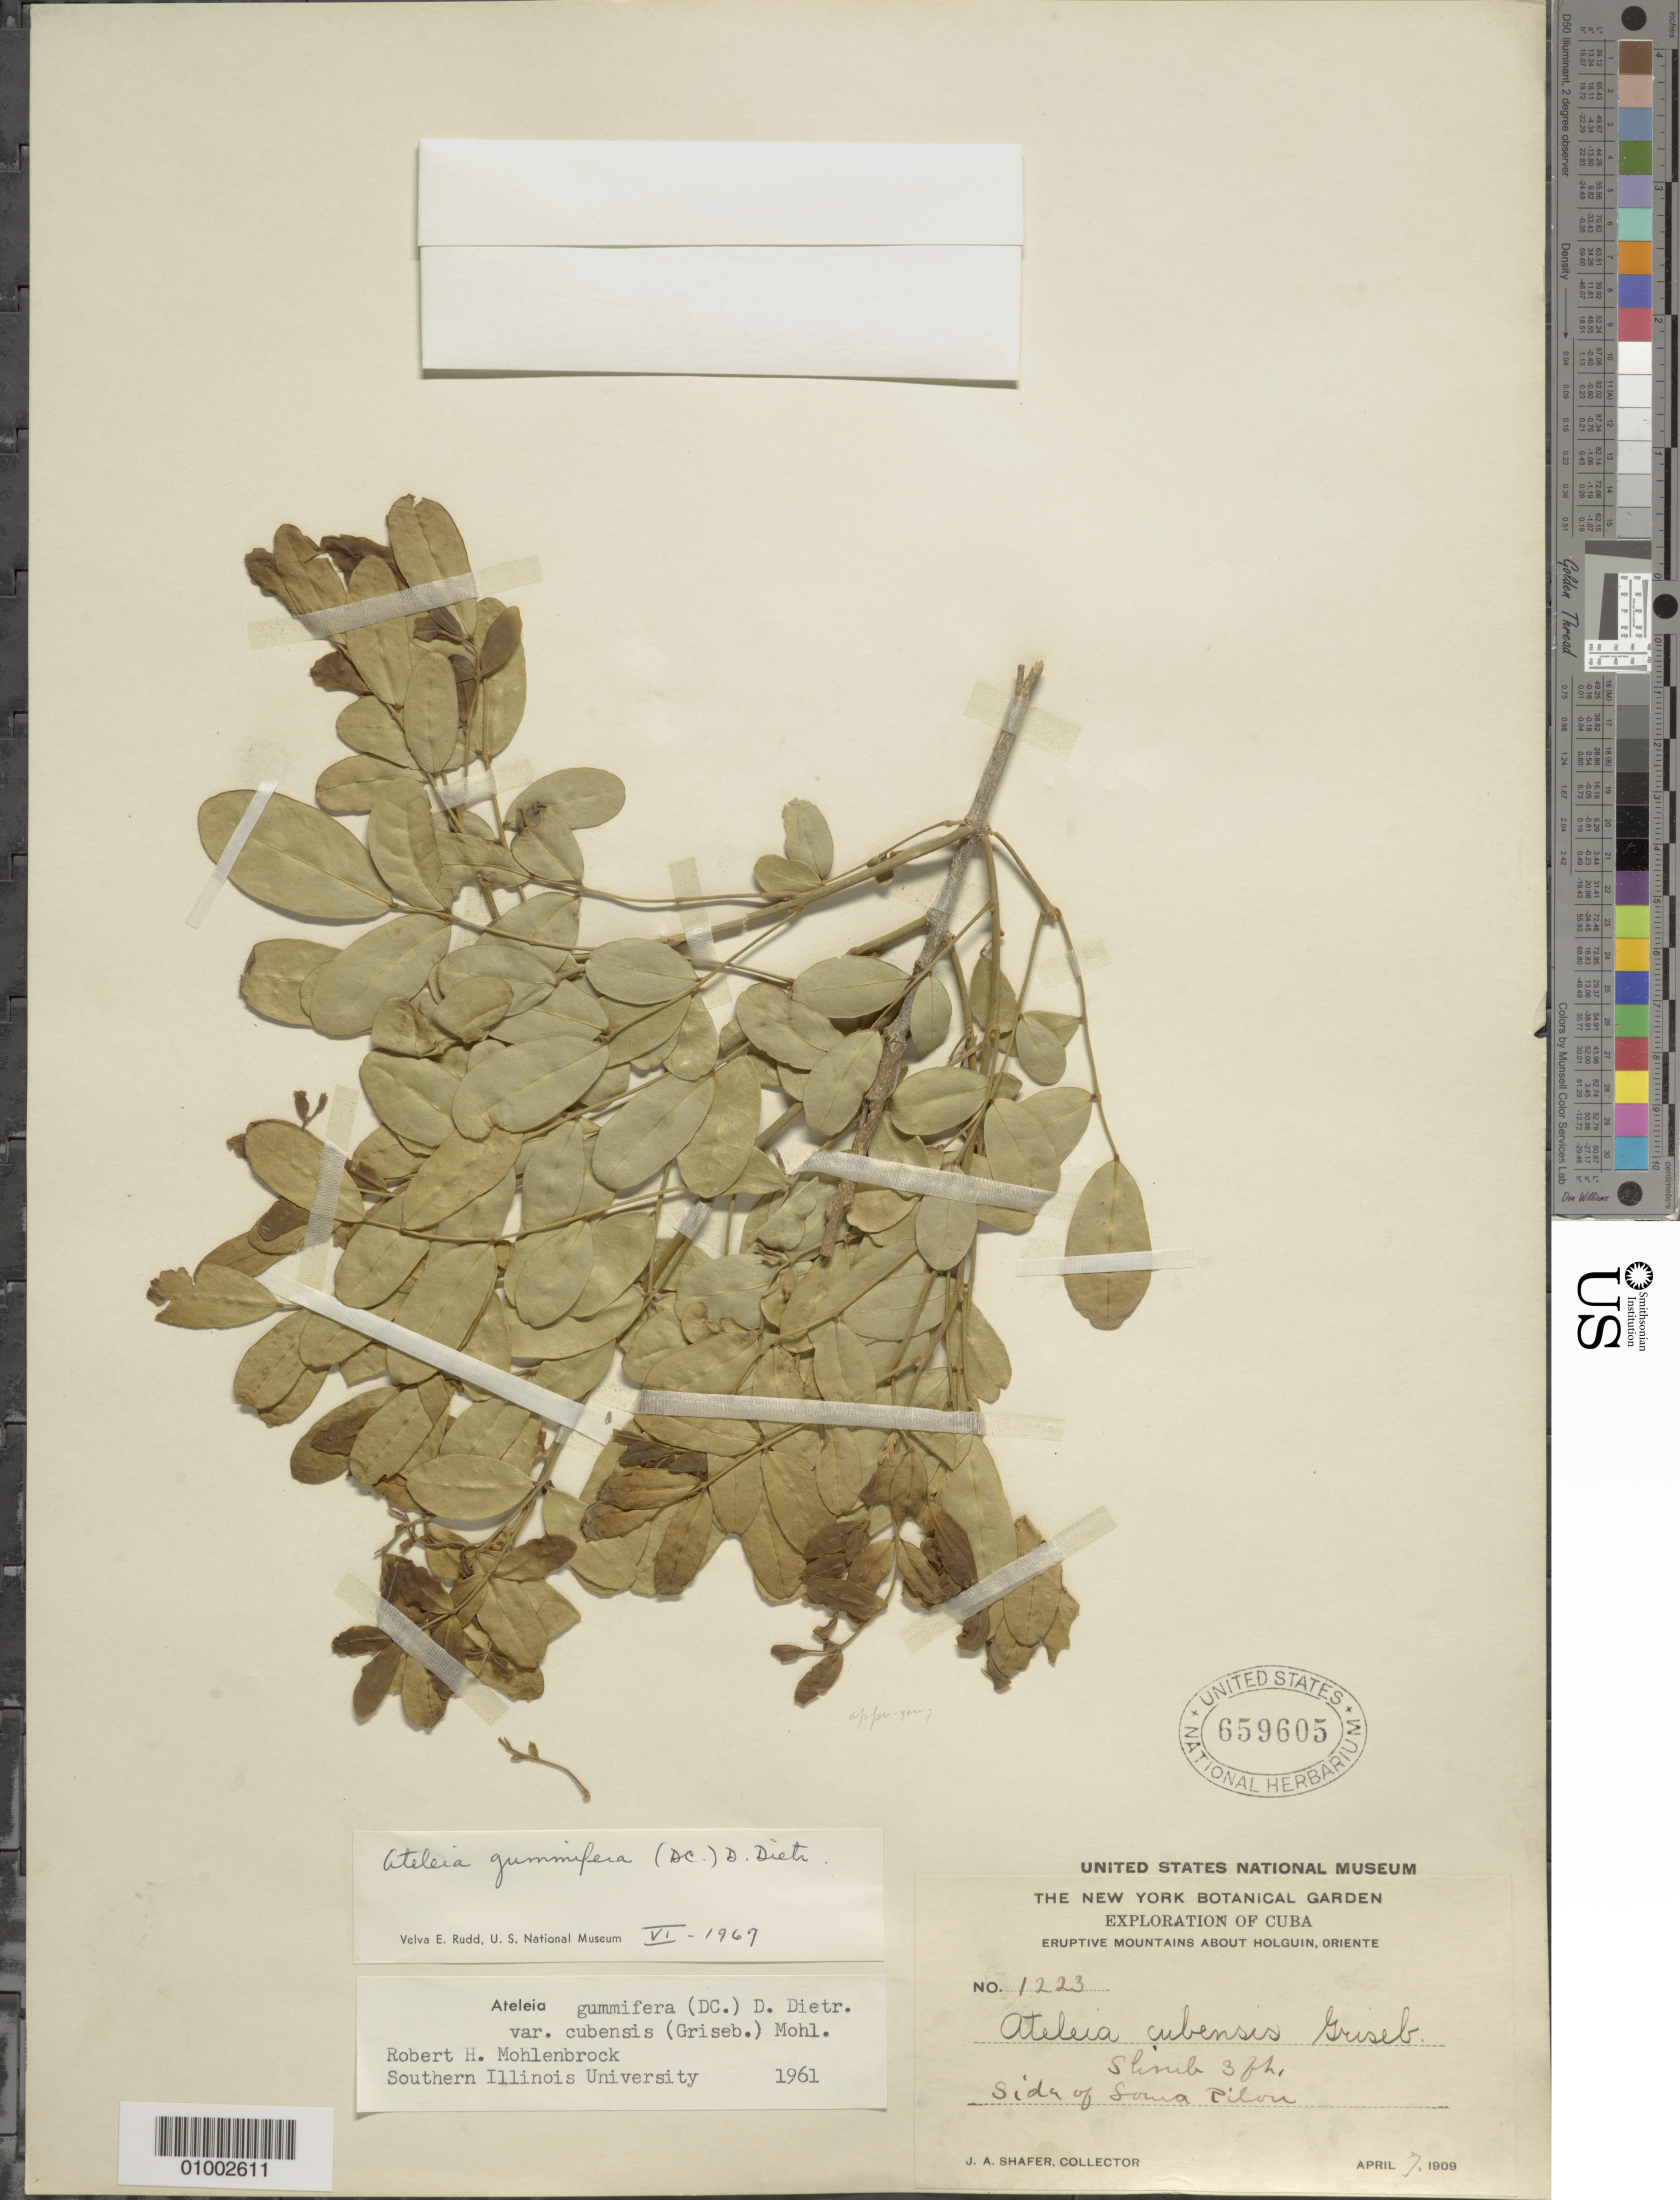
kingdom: Plantae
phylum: Tracheophyta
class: Magnoliopsida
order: Fabales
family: Fabaceae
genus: Ateleia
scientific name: Ateleia gummifera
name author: (Bertero ex DC.) D. Dietr.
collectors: J. A. Shafer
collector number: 1223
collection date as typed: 07 Apr 1909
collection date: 1909-04-07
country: Cuba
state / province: Holguín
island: Cuba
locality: Eruptive mountains about Holguin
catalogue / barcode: US 659605